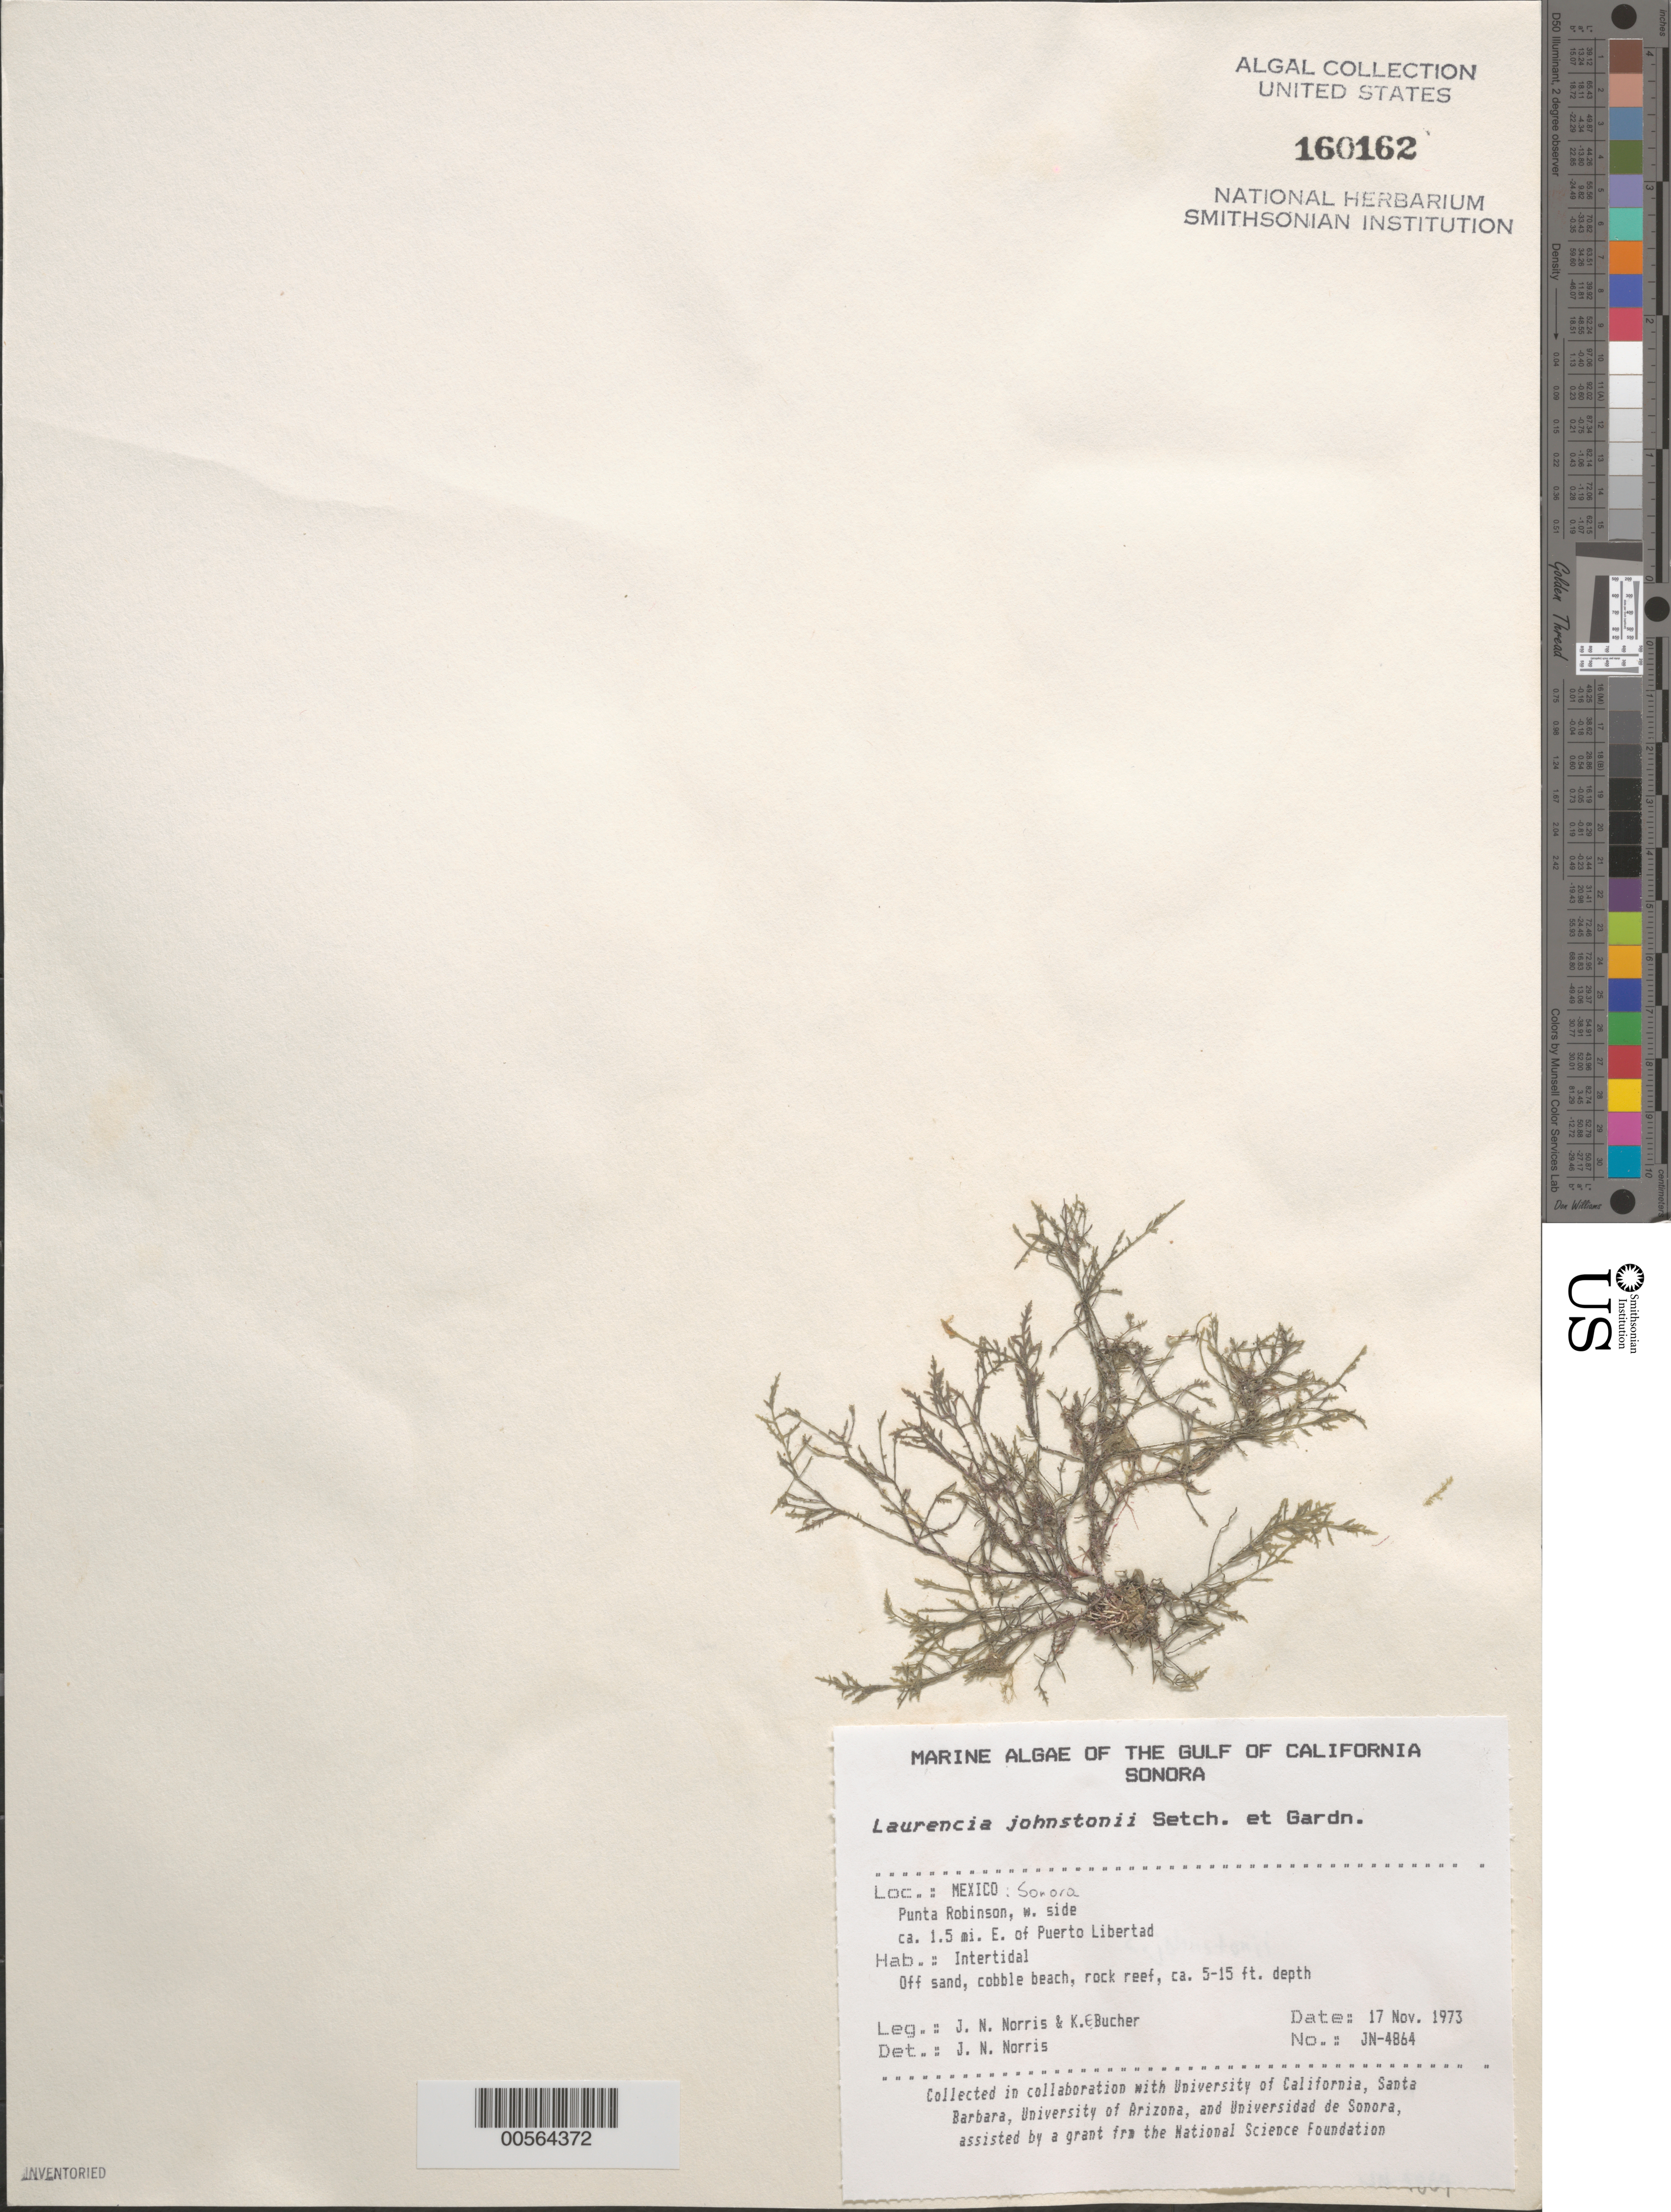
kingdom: Plantae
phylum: Rhodophyta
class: Florideophyceae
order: Ceramiales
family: Rhodomelaceae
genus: Laurencia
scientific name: Laurencia johnstonii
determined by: Norris, James N.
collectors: J. N. Norris & K. E. Bucher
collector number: JN-4864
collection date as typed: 17 Nov 1973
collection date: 1973-11-17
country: Mexico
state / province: Sonora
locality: Punta Robinson ca. 1.5 miles east of Puerto Libertad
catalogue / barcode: US 160162